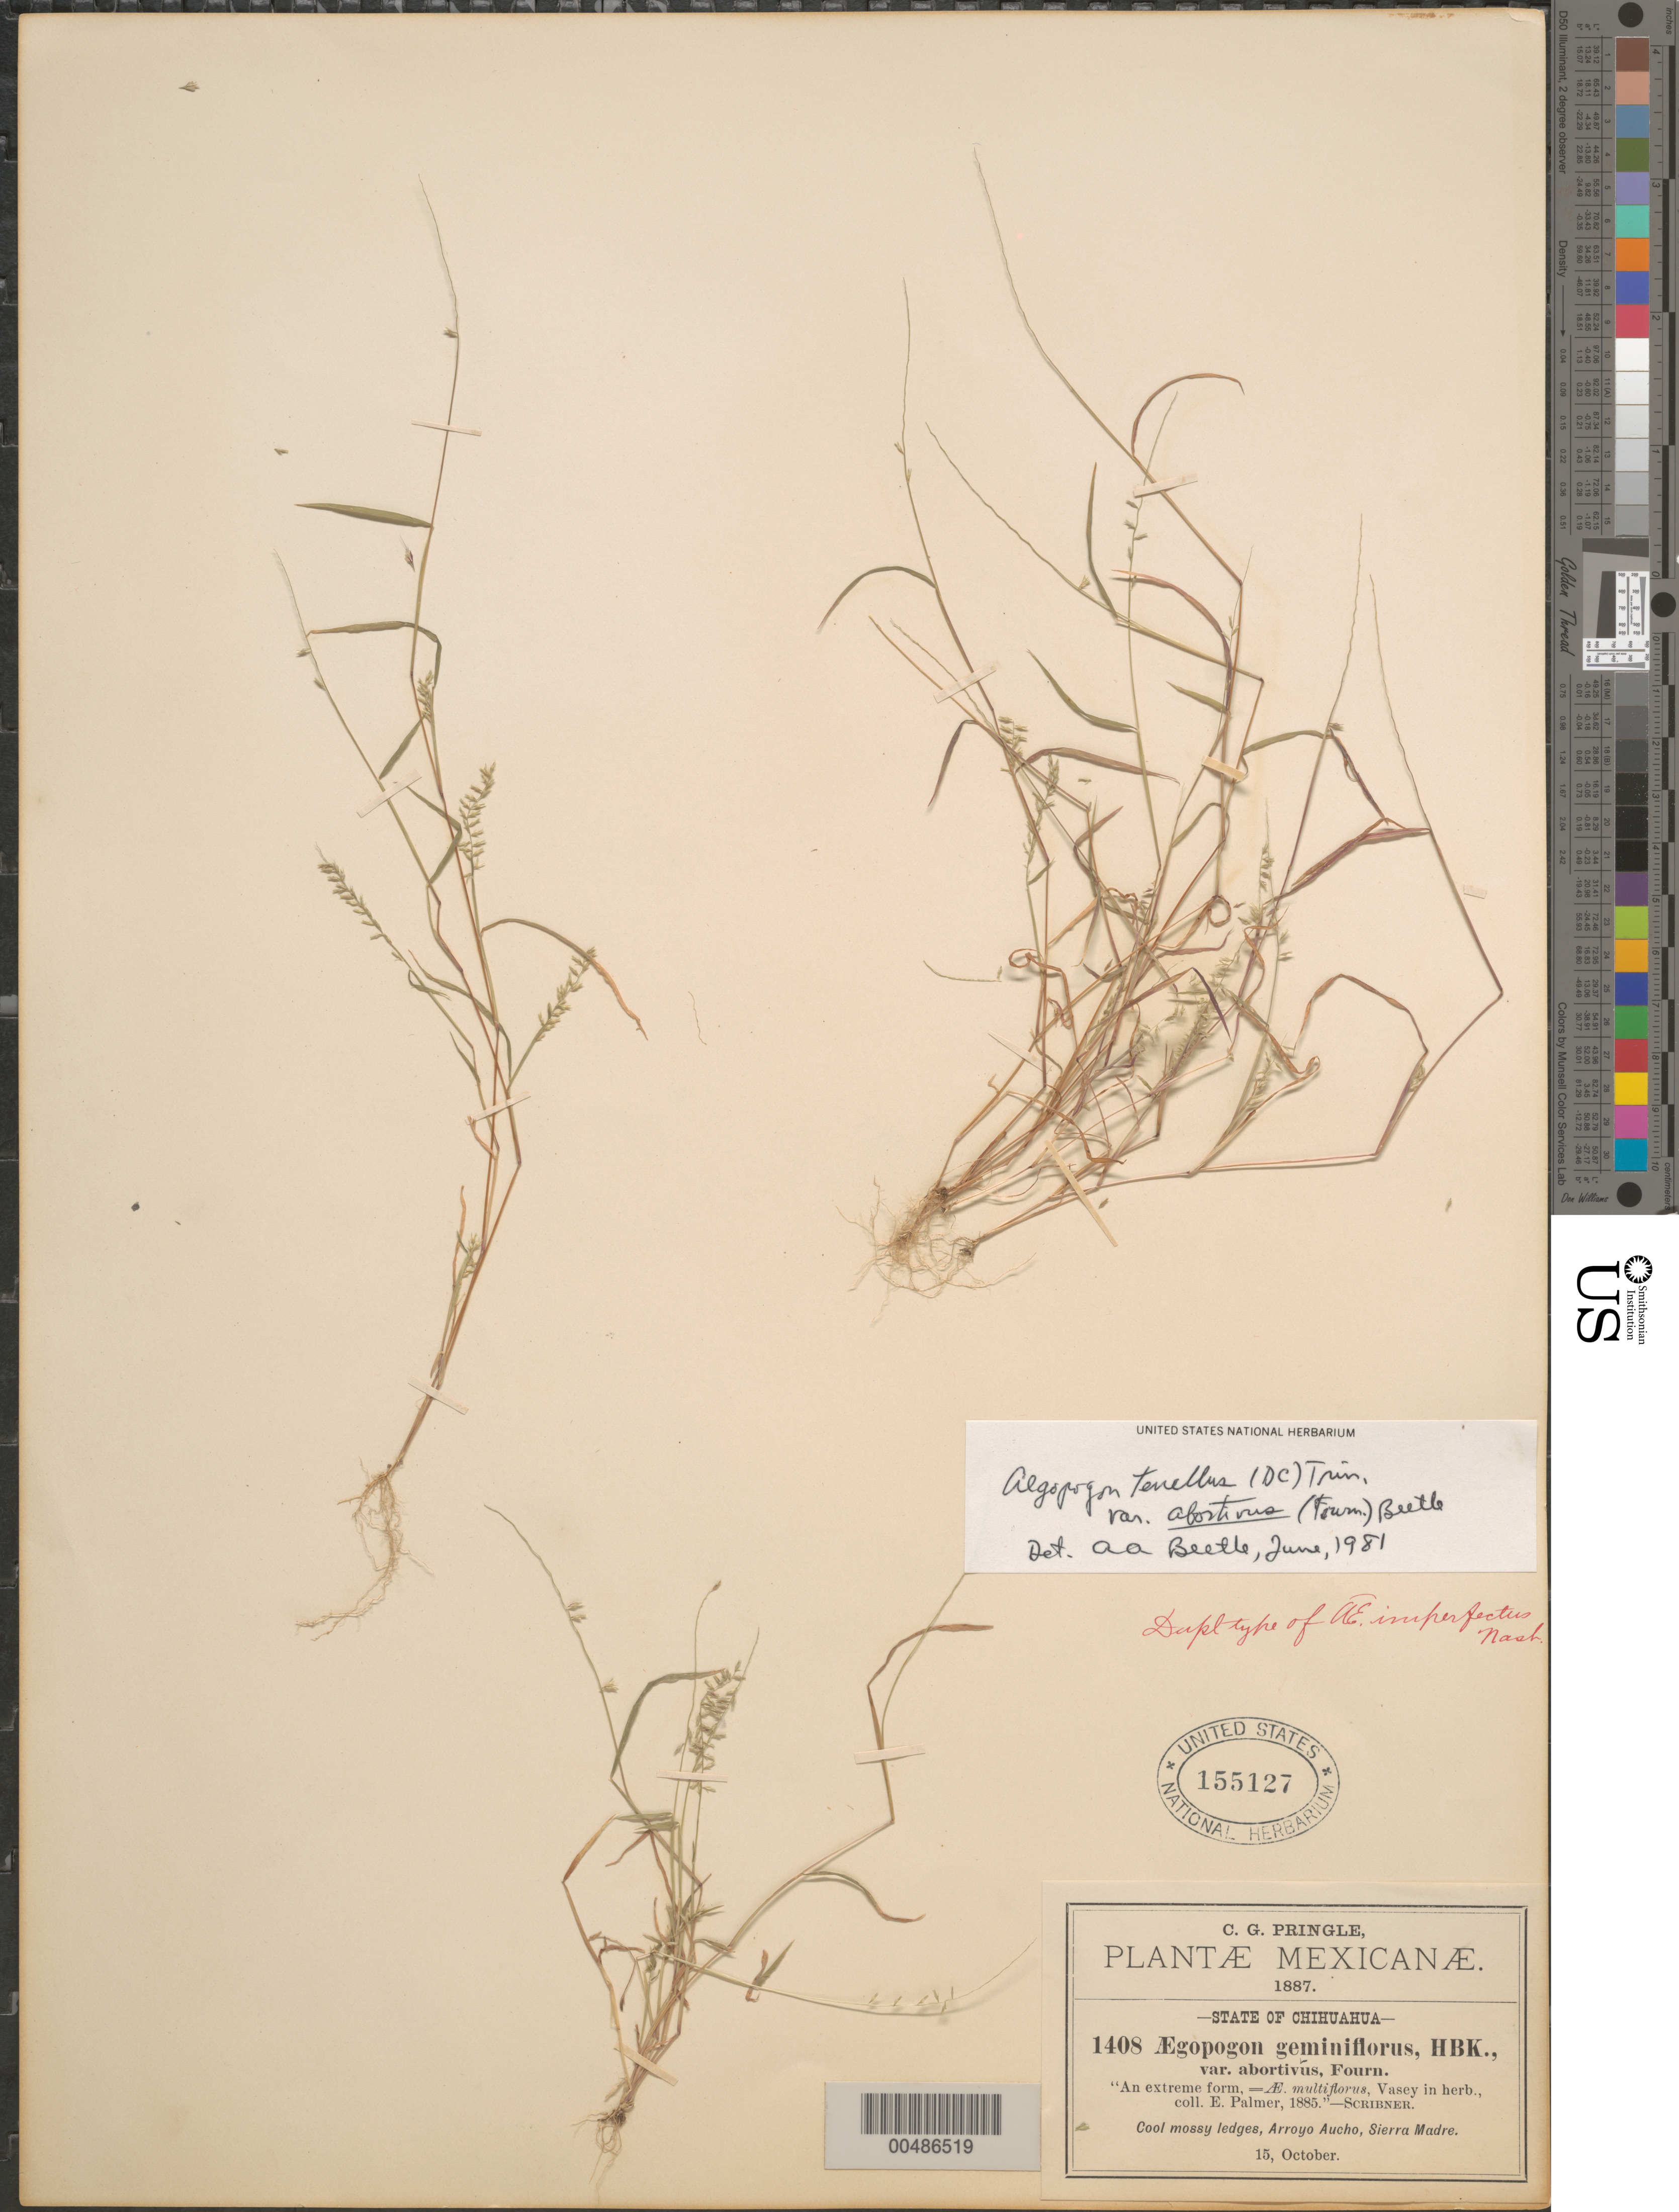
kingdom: Plantae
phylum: Tracheophyta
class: Liliopsida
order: Poales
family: Poaceae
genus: Aegopogon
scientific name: Aegopogon cenchroides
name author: Humb. & Bonpl. ex Willd.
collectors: C. G. Pringle & E. Palmer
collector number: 1408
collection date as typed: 15 Oct 1887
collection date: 1887-10-15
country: Mexico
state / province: Chihuahua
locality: Arroyo Aucho, Sierra Madre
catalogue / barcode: US 155127